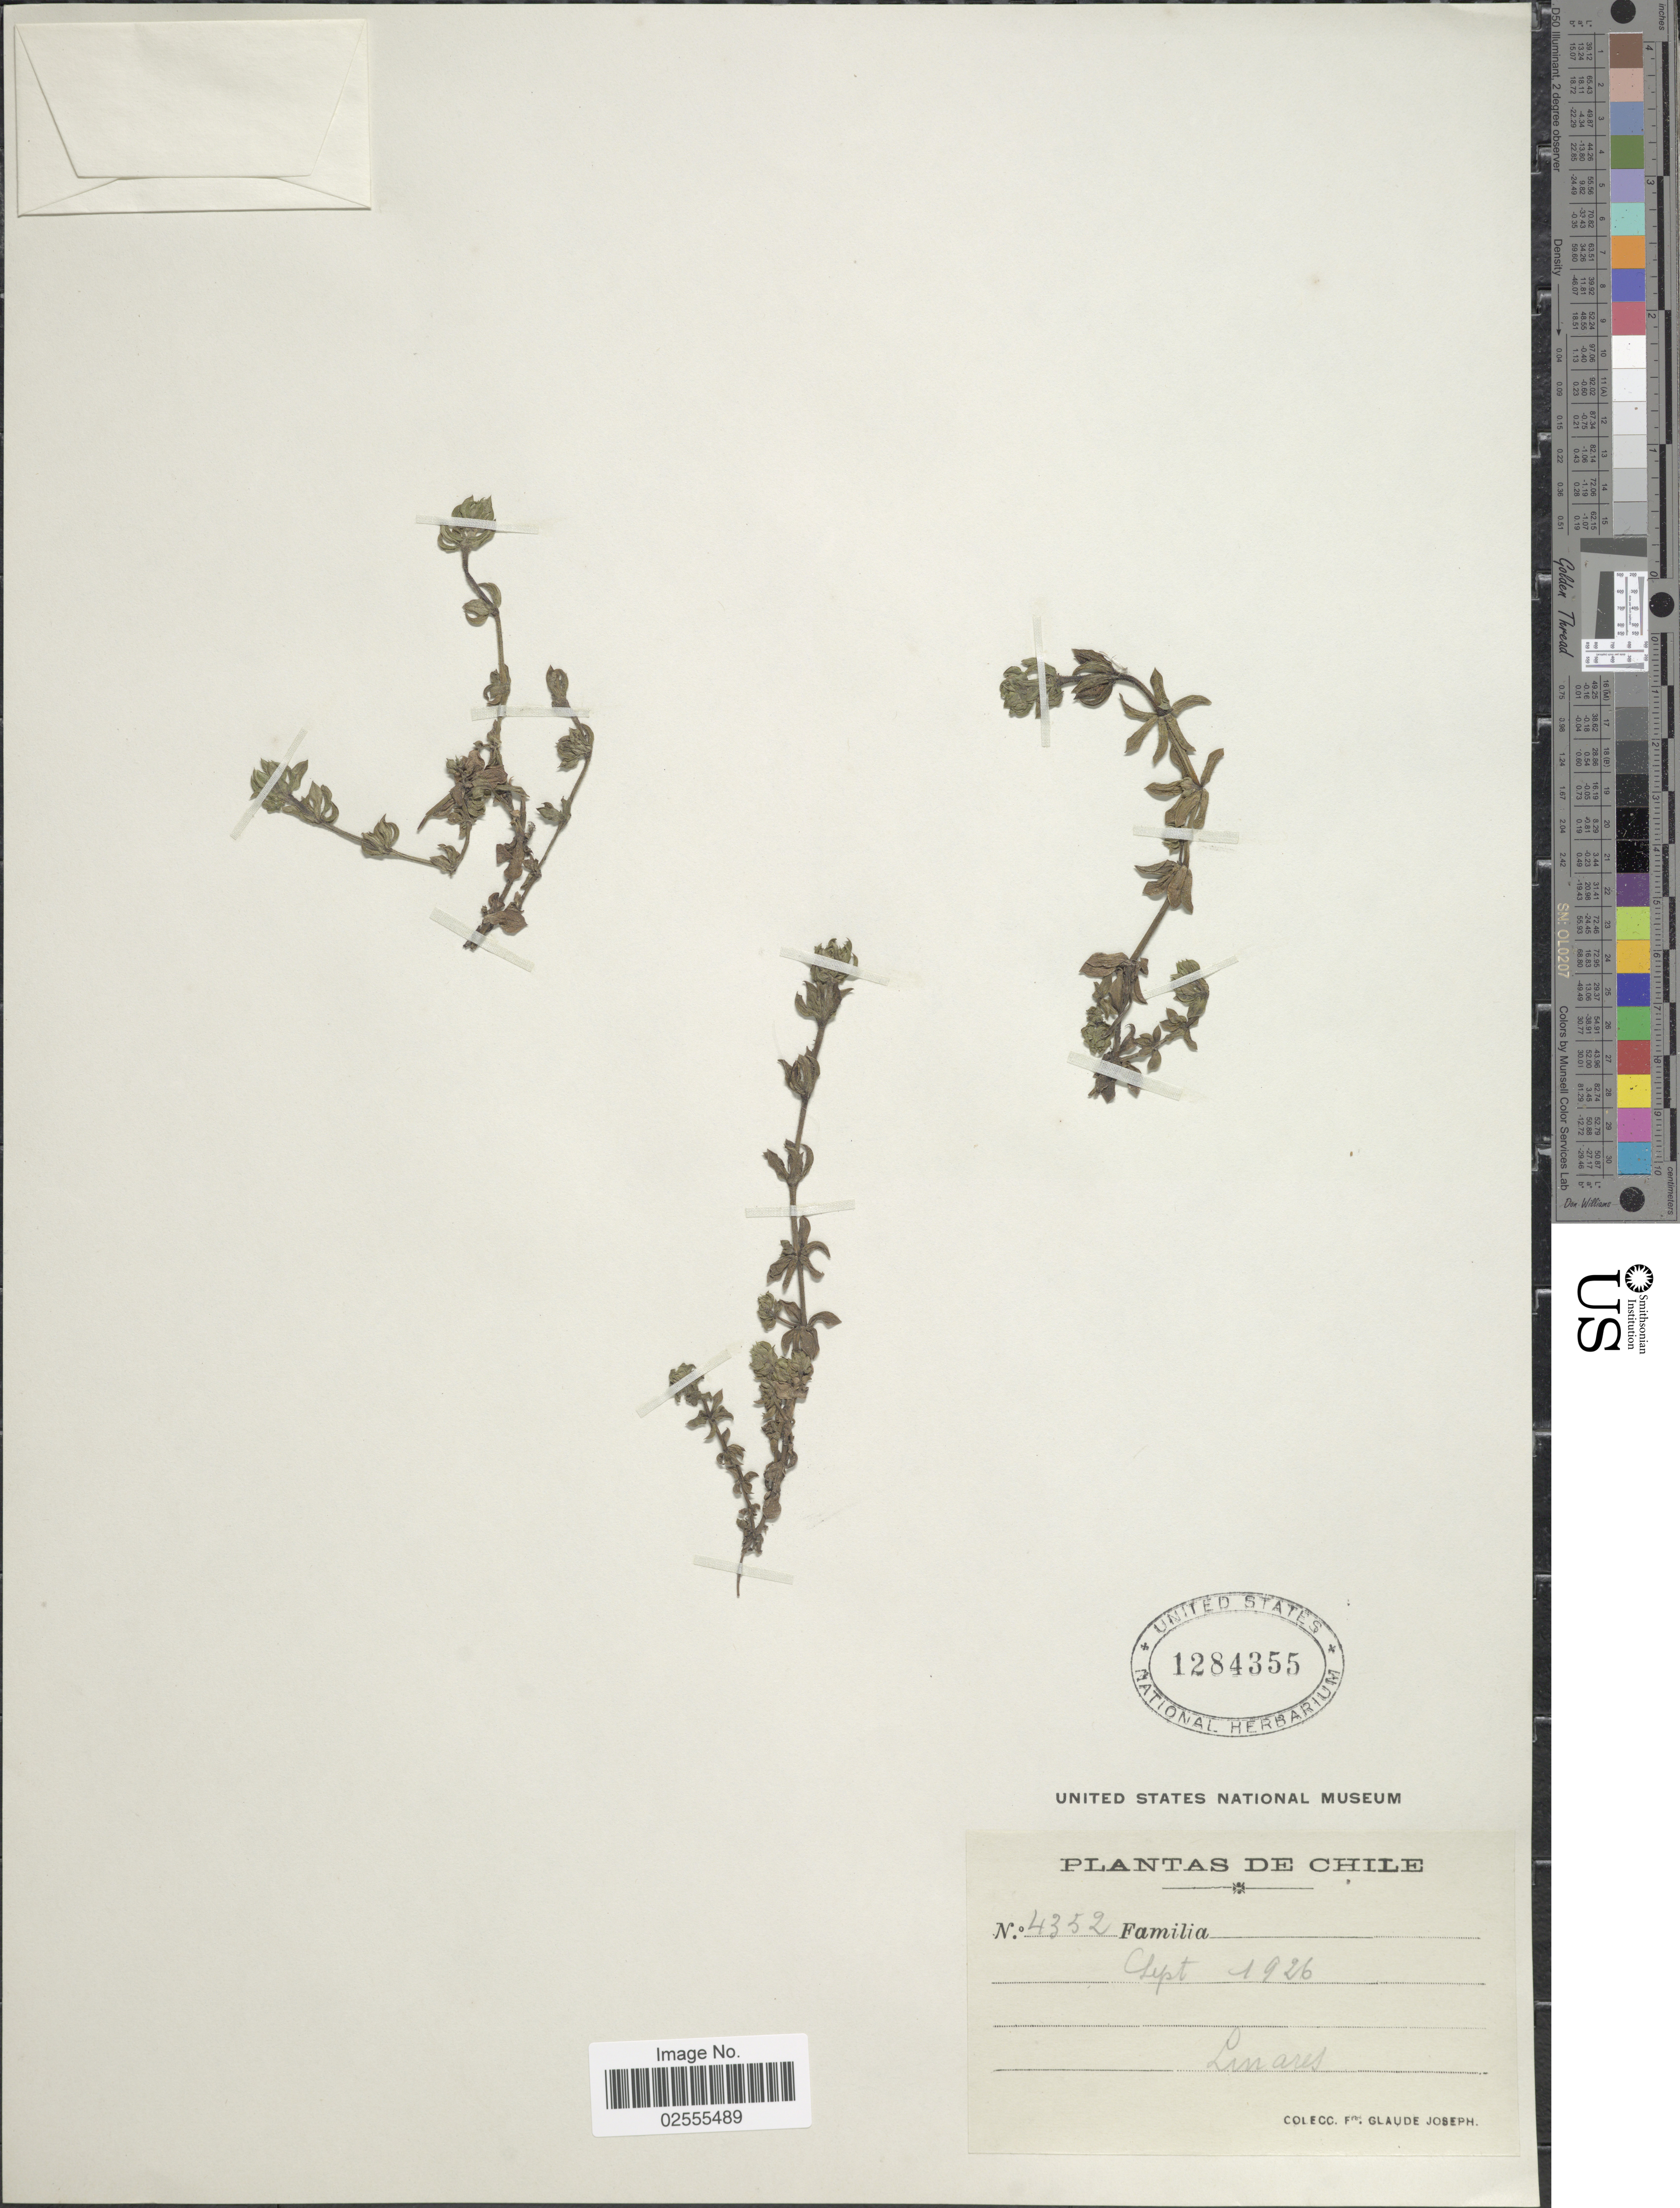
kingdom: Plantae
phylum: Tracheophyta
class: Magnoliopsida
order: Gentianales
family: Rubiaceae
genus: Sherardia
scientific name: Sherardia arvensis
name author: L.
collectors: Bro. Claude-Joseph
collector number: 4352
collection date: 1926-09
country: Chile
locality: Linares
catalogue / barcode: US 1284355